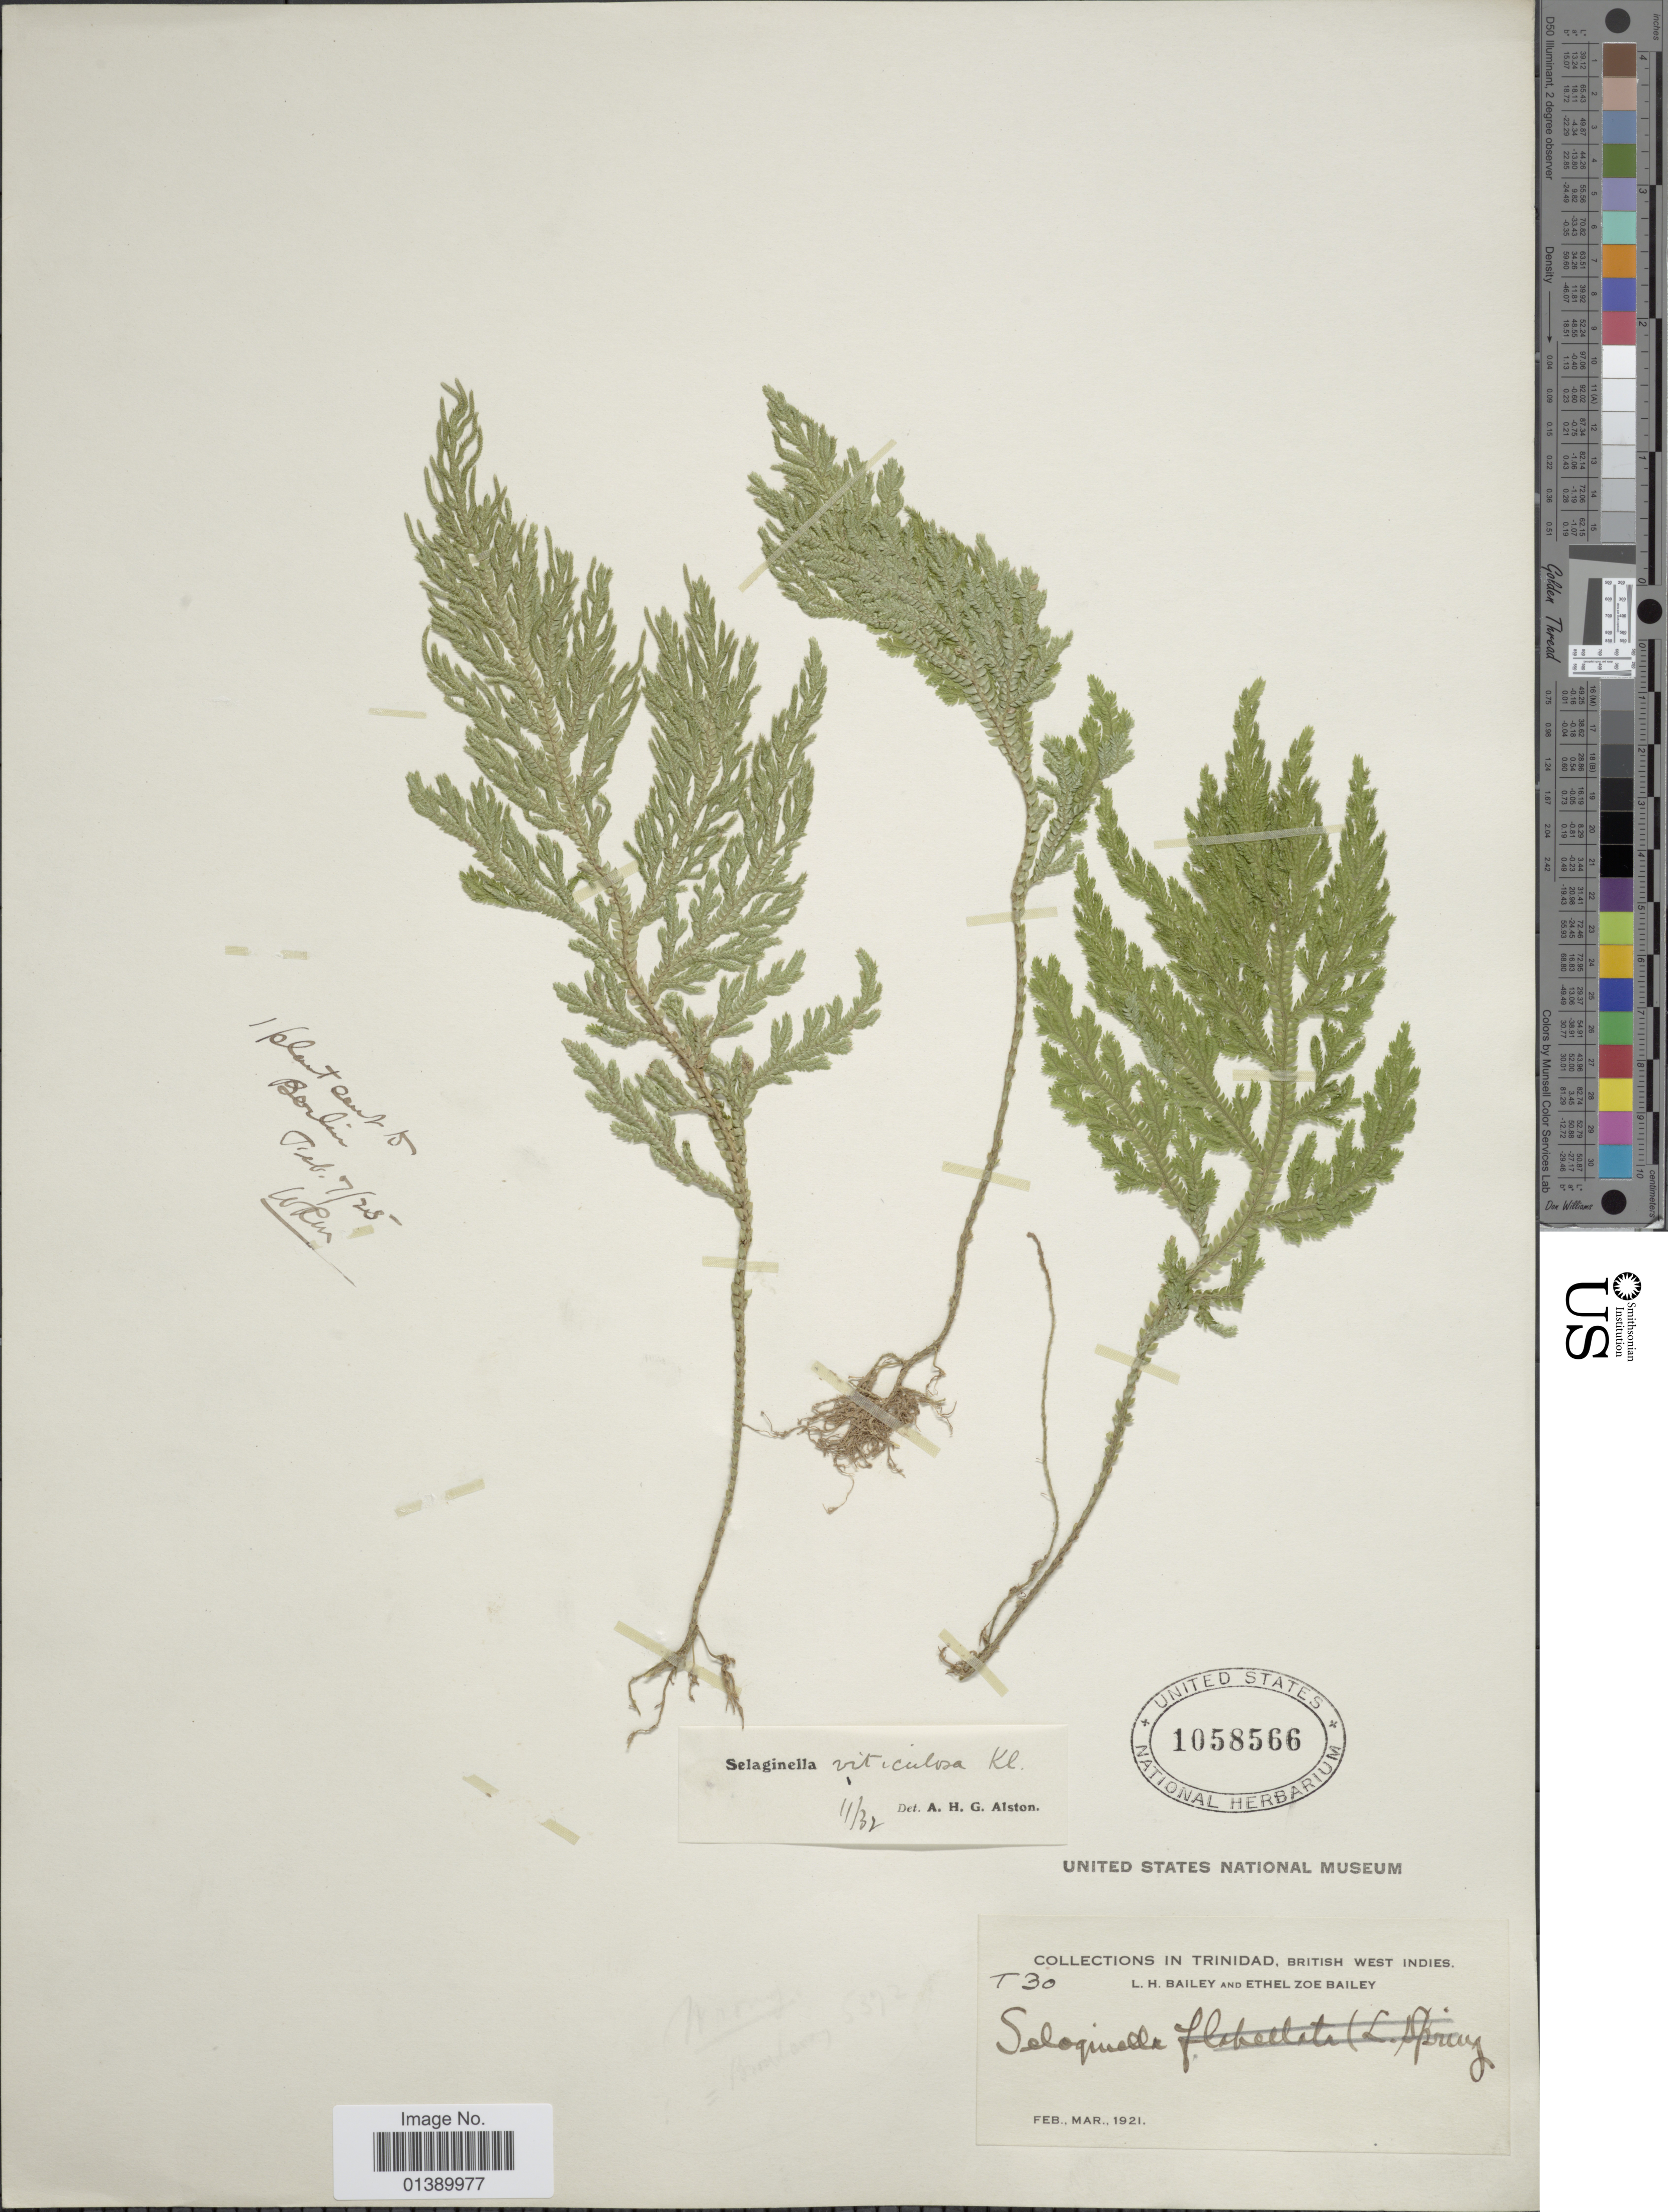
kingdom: Plantae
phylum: Tracheophyta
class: Lycopodiopsida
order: Selaginellales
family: Selaginellaceae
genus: Selaginella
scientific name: Selaginella viticulosa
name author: Klotzsch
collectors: L. H. Bailey & E. Z. Bailey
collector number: T 30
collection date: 1921-02/1921-03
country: Trinidad and Tobago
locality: In Trinidad, British West Indies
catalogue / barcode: US 1058566